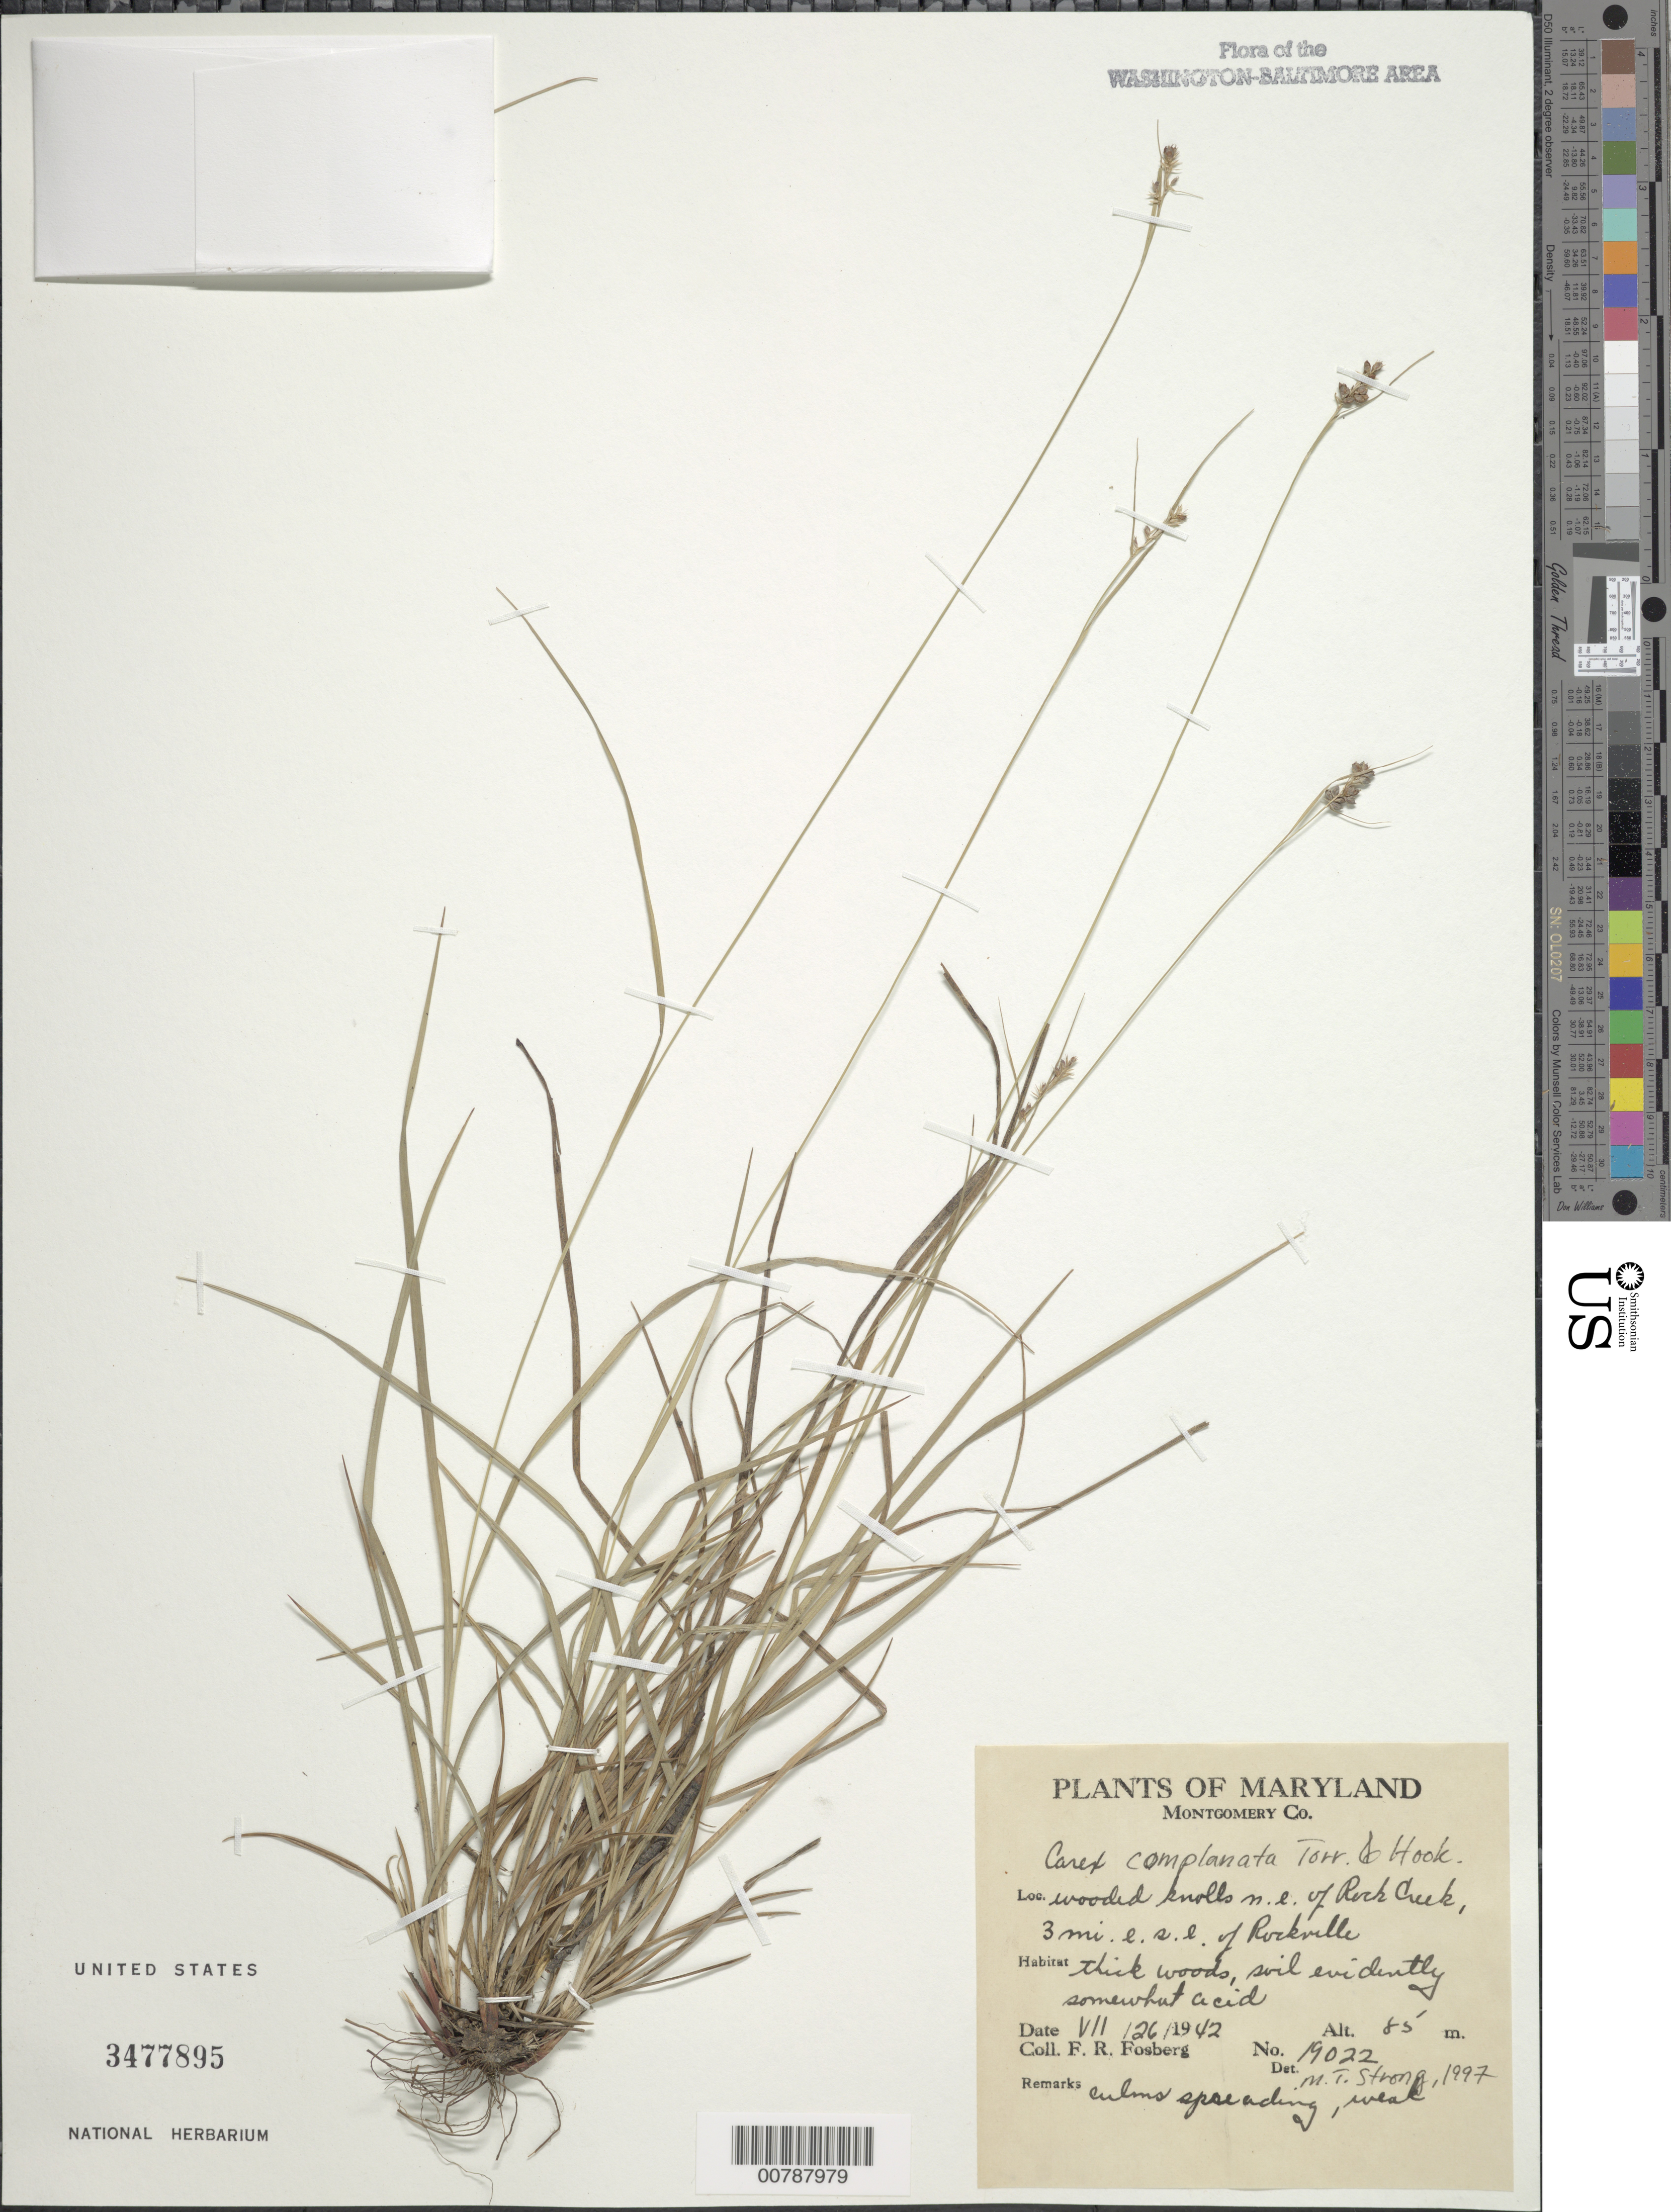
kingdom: Plantae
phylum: Tracheophyta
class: Liliopsida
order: Poales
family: Cyperaceae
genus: Carex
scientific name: Carex complanata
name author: Torr. & Hook.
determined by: Strong, M. T., (US), Smithsonian Institution - National Museum of Natural History (UNITED STATES)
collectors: F. R. Fosberg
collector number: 19022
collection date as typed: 26 Jul 1942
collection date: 1942-07-26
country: United States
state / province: Maryland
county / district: Montgomery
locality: Wooded knolls NE of Rock Creek, 3 mi. ESE of Rockville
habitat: Thick woods, soil evidently somewhat acid, wooded knolls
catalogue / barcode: US 3477895